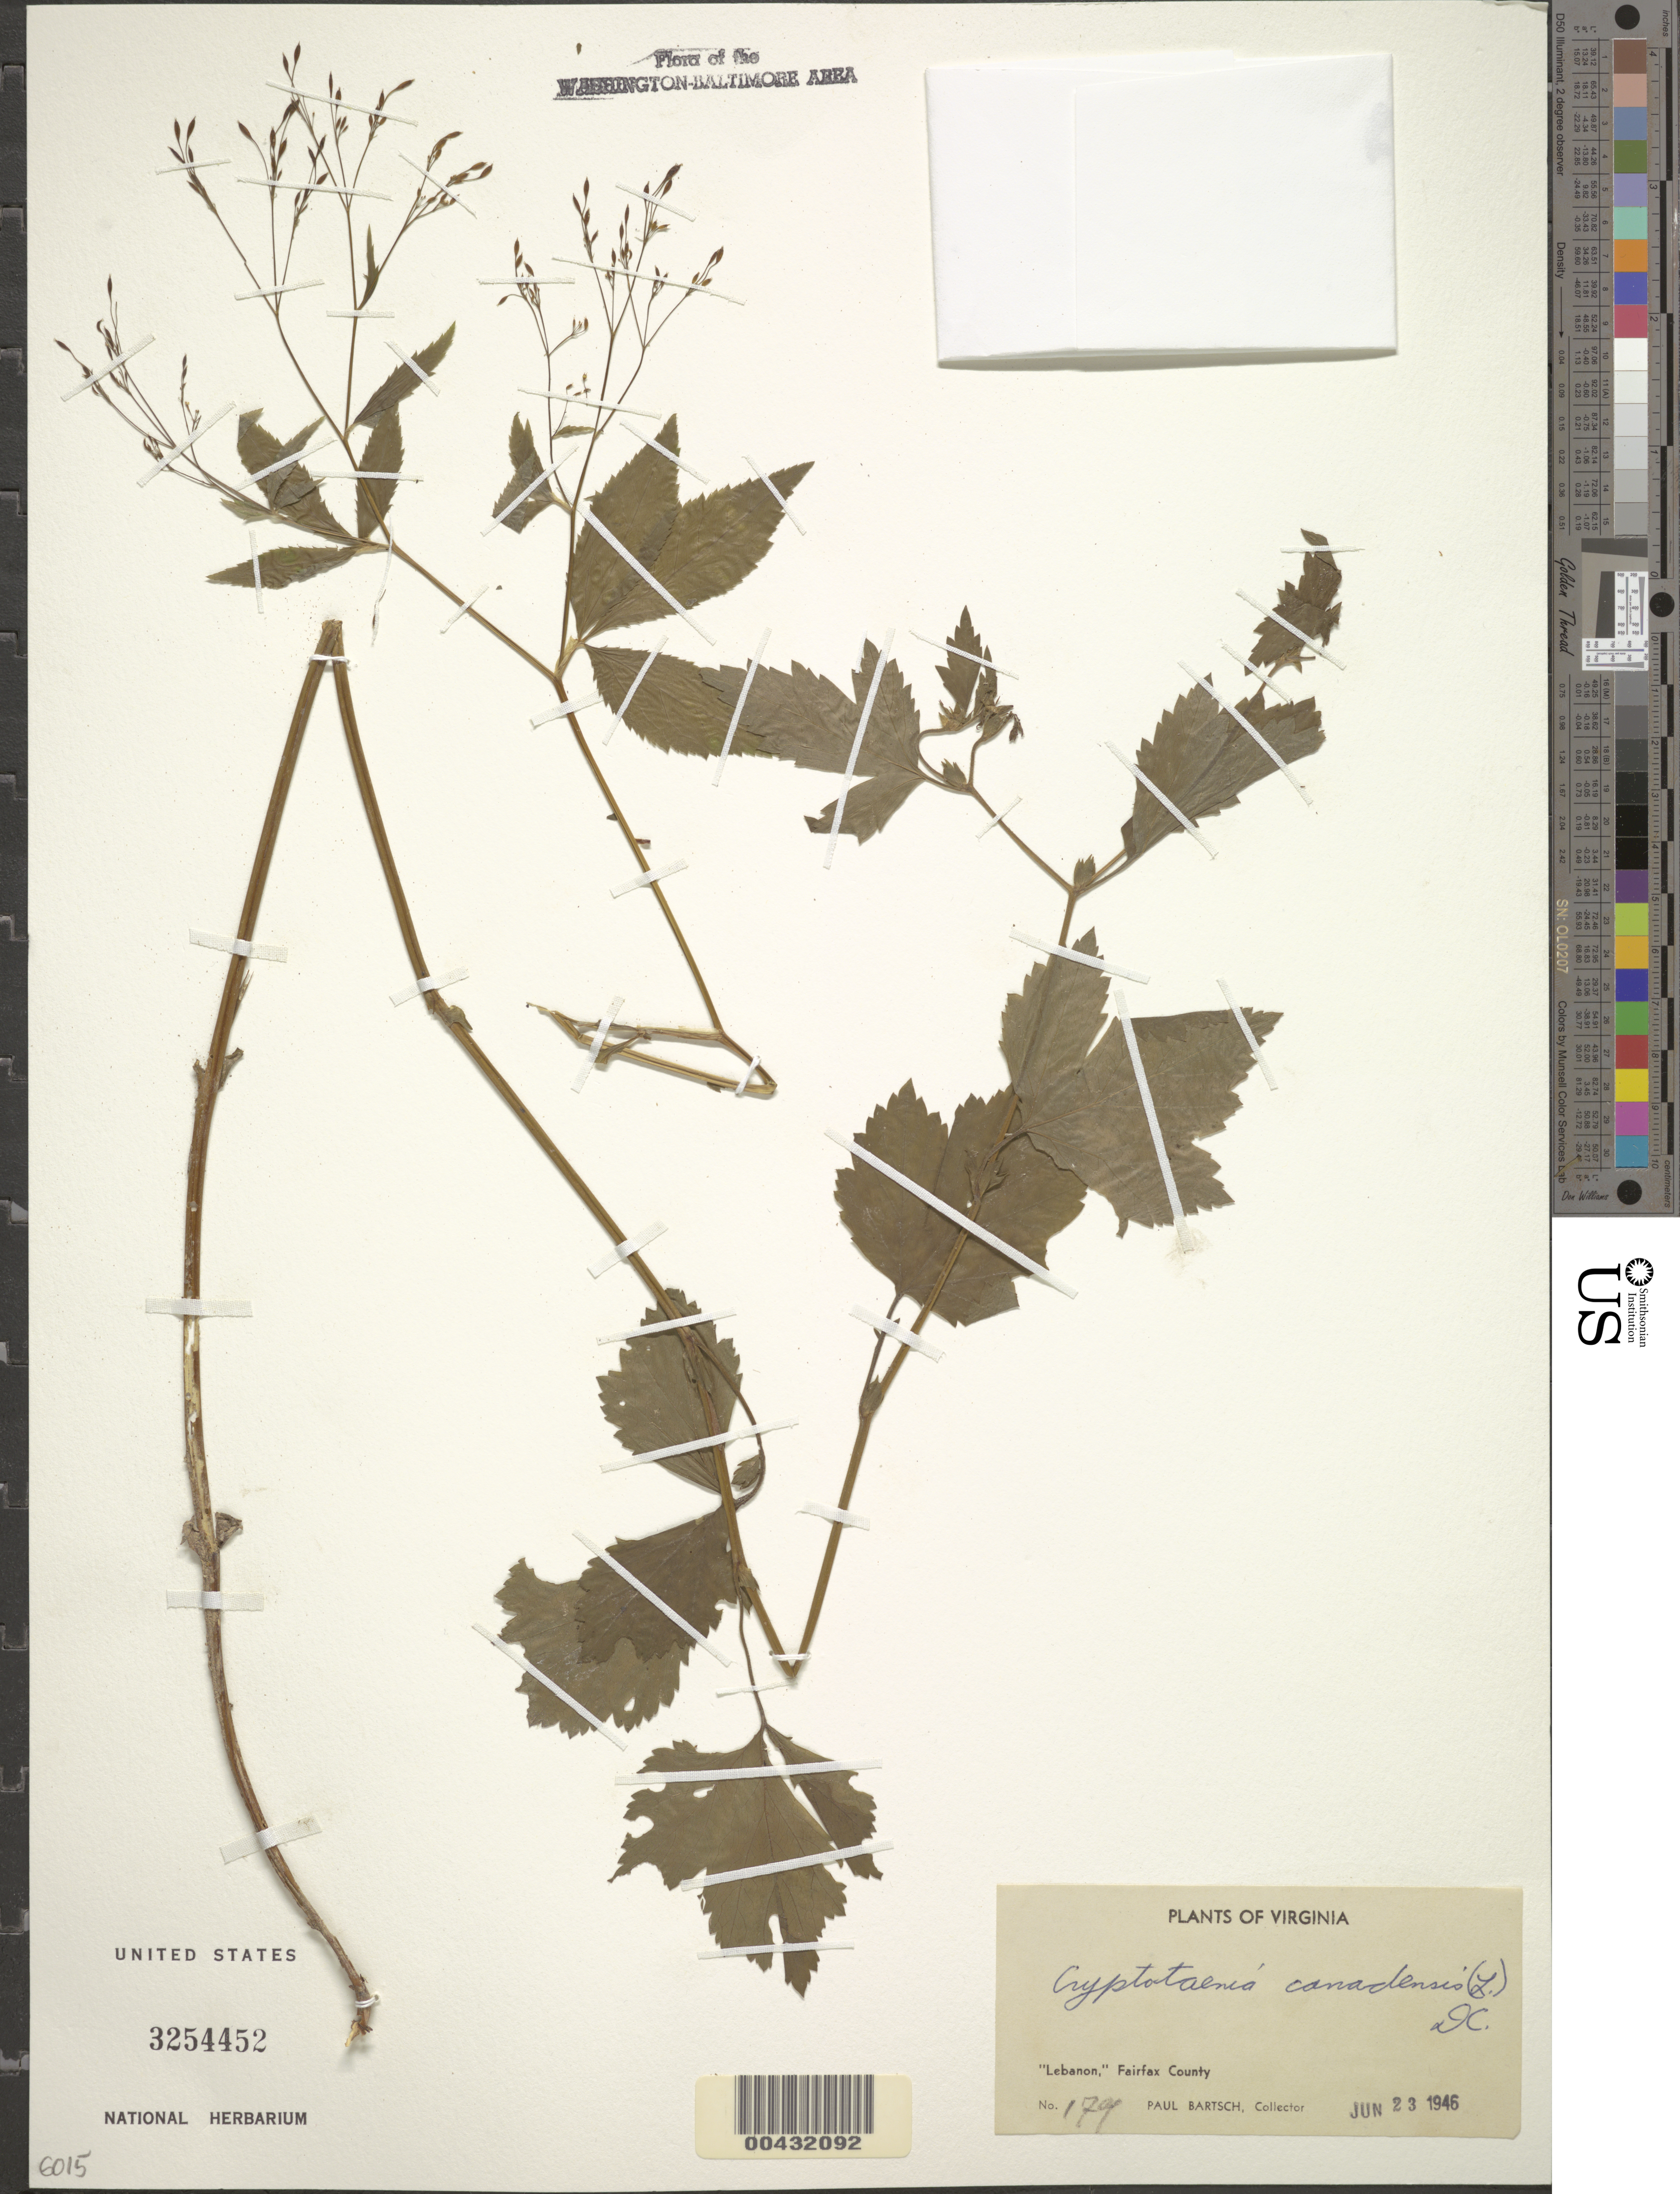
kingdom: Plantae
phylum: Tracheophyta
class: Magnoliopsida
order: Apiales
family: Apiaceae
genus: Cryptotaenia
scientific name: Cryptotaenia canadensis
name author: (L.) DC.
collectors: P. Bartsch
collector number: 179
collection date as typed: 23 Jun 1946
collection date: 1946-06-23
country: United States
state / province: Virginia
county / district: Fairfax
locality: Lebanon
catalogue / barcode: US 3254452